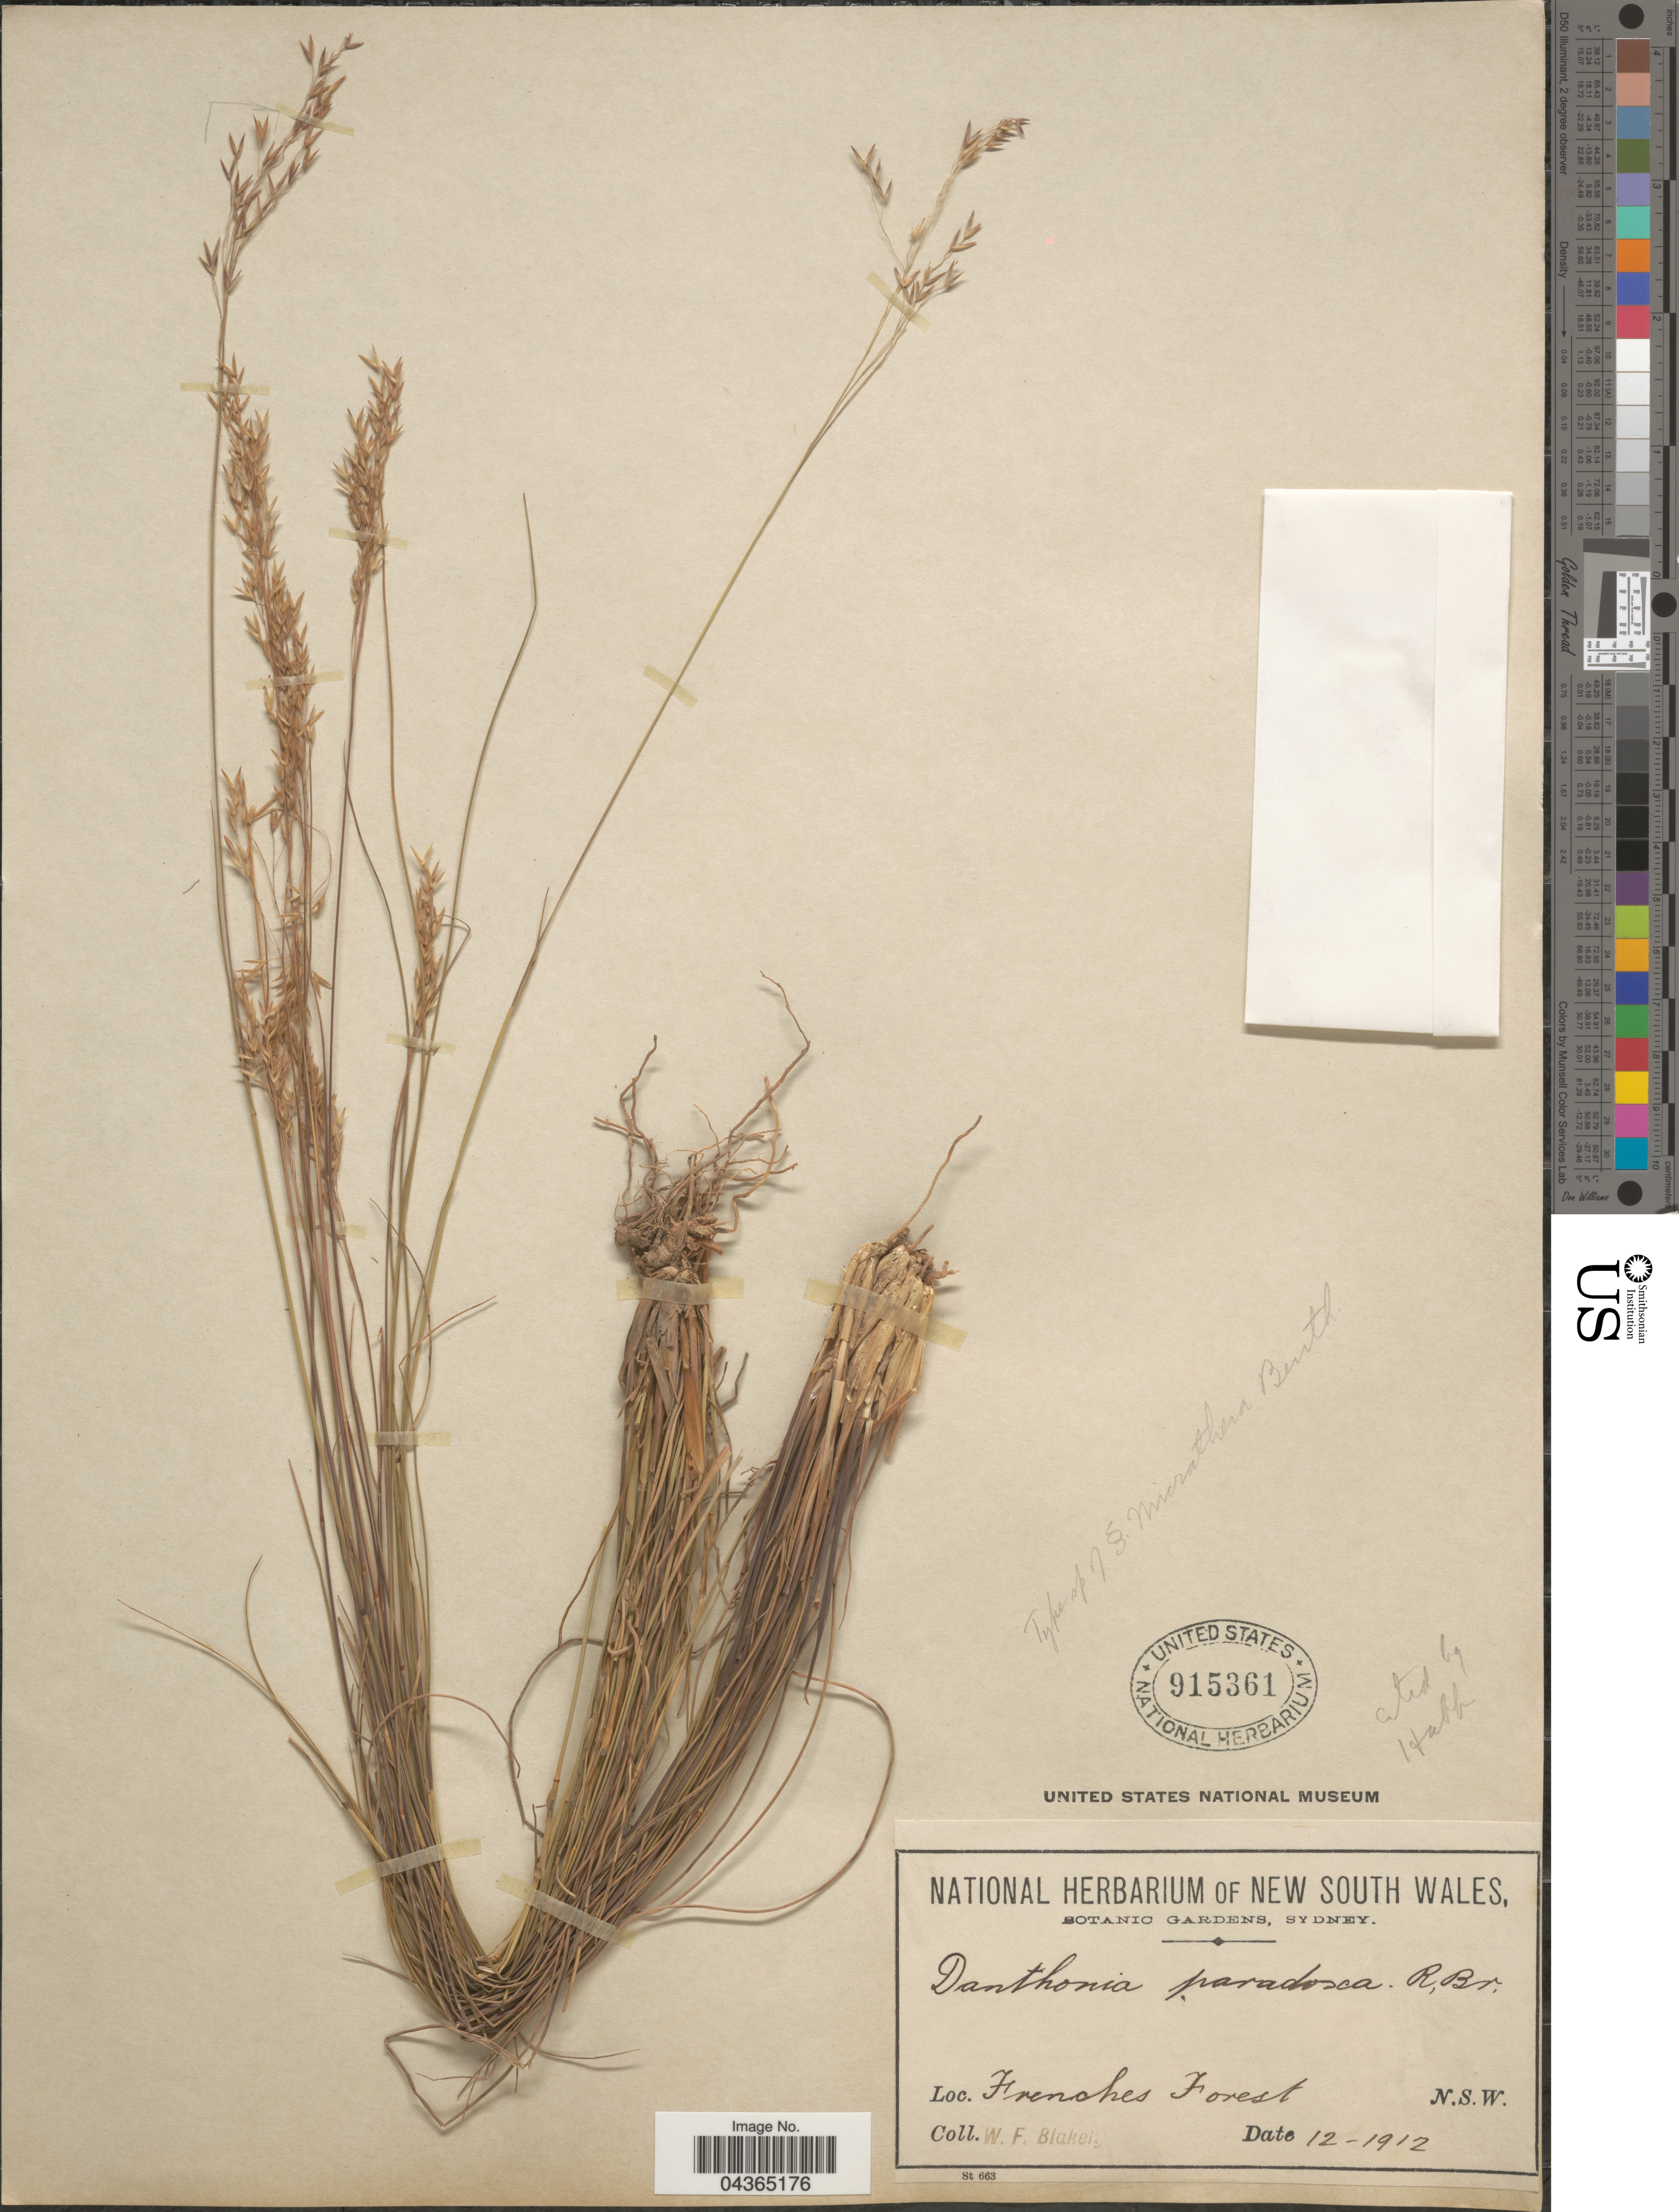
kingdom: Plantae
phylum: Tracheophyta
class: Liliopsida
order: Poales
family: Poaceae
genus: Plinthanthesis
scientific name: Plinthanthesis paradoxa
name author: (R. Br.) S.T. Blake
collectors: W. Blakely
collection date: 1912-12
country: Australia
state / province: New South Wales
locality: Frenches Forest.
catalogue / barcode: US 915361